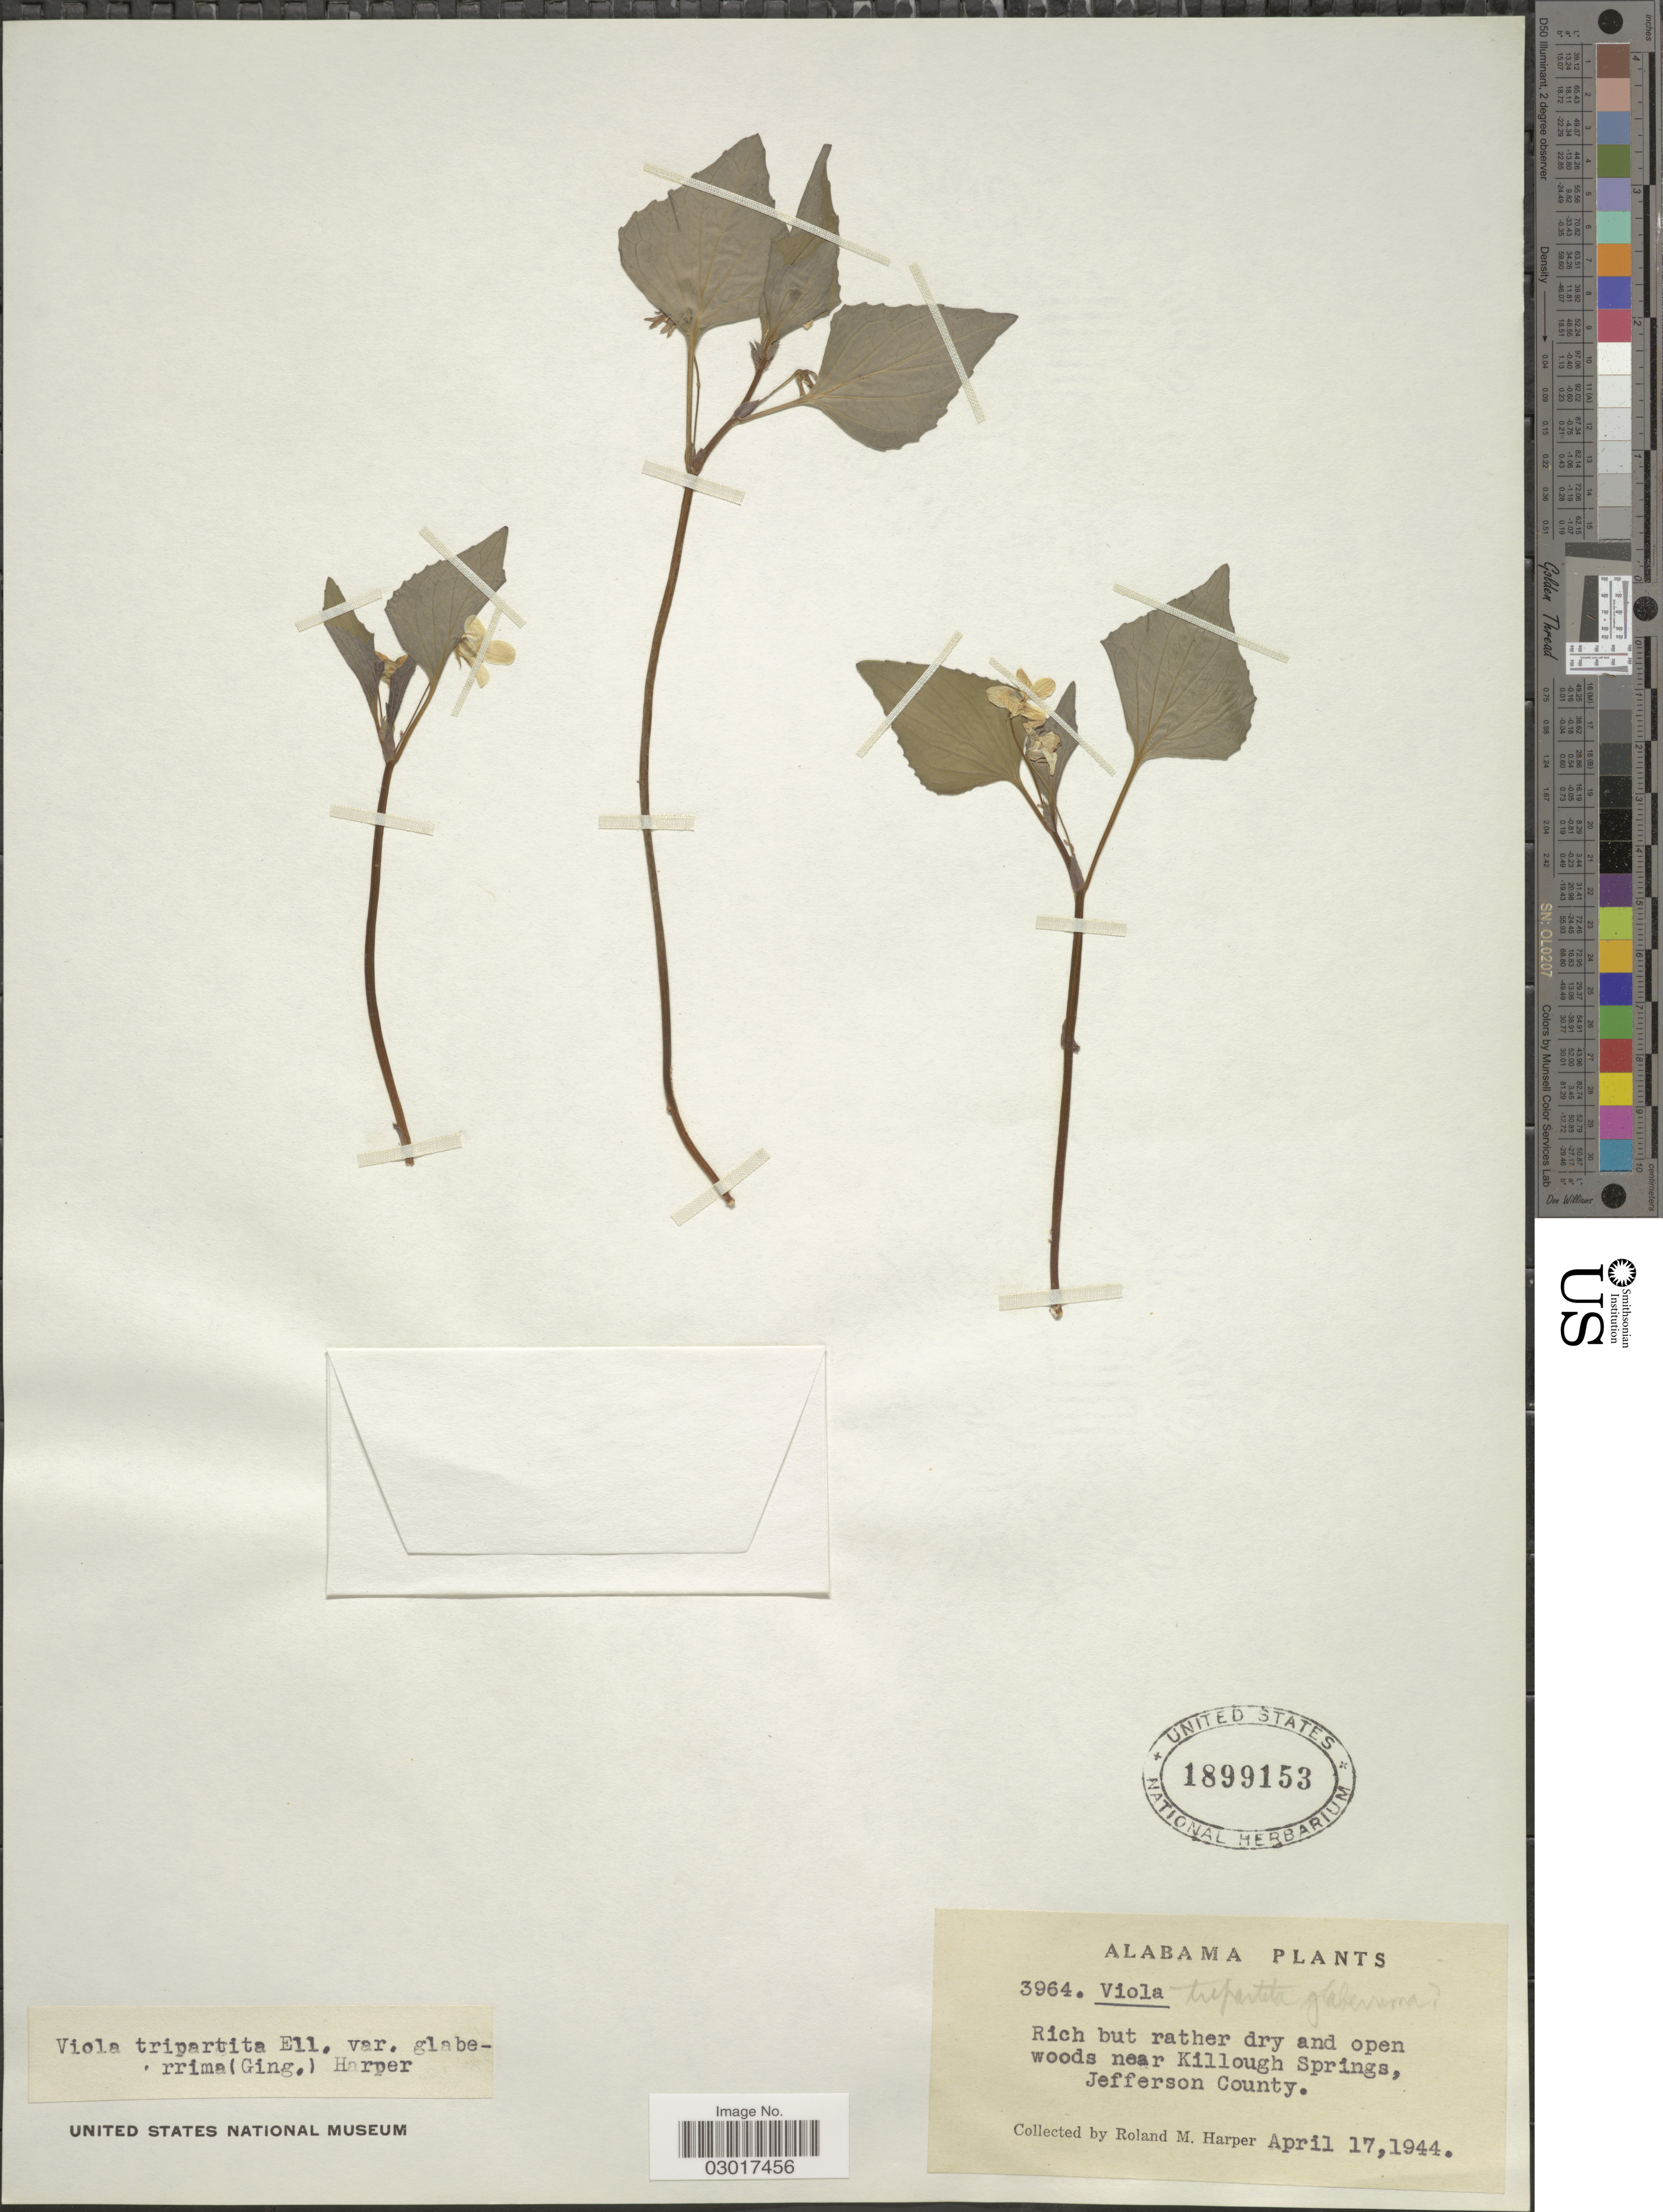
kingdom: Plantae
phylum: Tracheophyta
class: Magnoliopsida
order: Malpighiales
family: Violaceae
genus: Viola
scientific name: Viola tripartita var. glaberrima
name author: (Ging.) R.M. Harper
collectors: R. M. Harper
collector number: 3964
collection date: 1944-04-17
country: United States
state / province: Alabama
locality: Near Killough Springs, Jefferson County.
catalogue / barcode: US 1899153